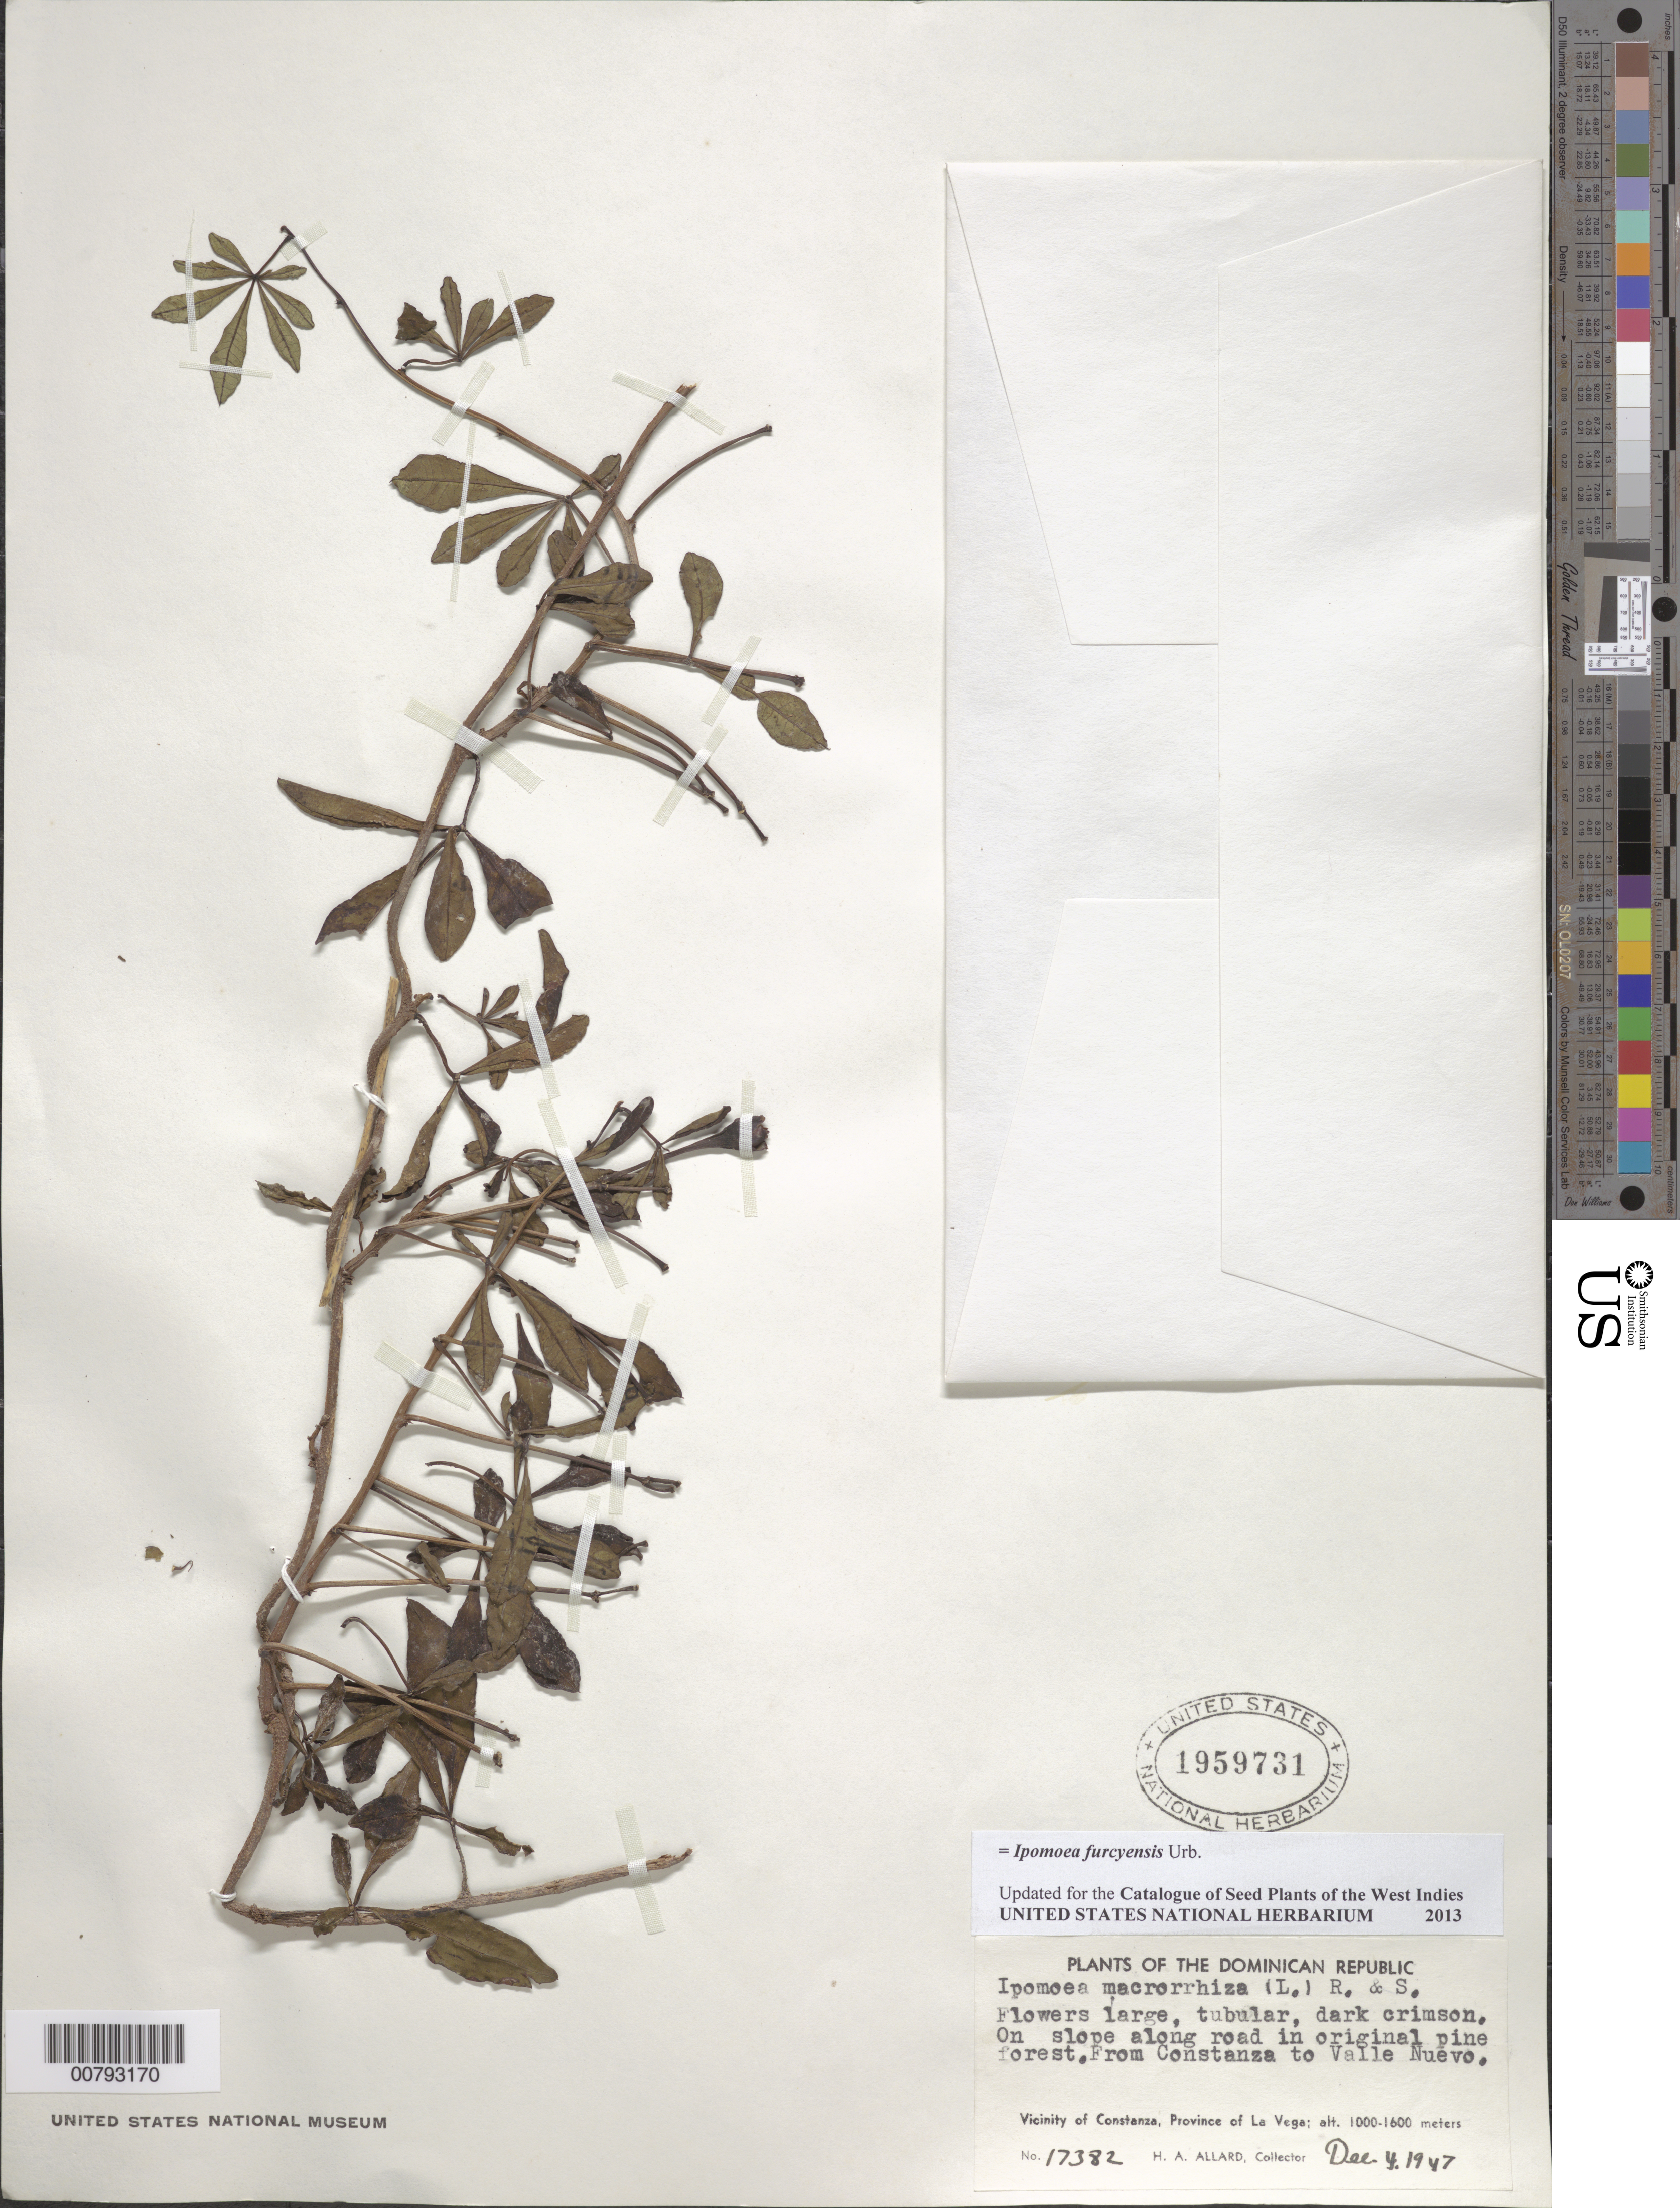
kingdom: Plantae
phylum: Tracheophyta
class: Magnoliopsida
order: Solanales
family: Convolvulaceae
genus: Ipomoea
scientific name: Ipomoea furcyensis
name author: Urb.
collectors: H. A. Allard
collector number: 17382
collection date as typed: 04 Dec 1947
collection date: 1947-12-04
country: Dominican Republic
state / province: La Vega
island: Hispaniola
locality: Vicinity of Constanza, from Constanza to Valle Nuevo.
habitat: On slope along road in original pine forest.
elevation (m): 1000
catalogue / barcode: US 1959731